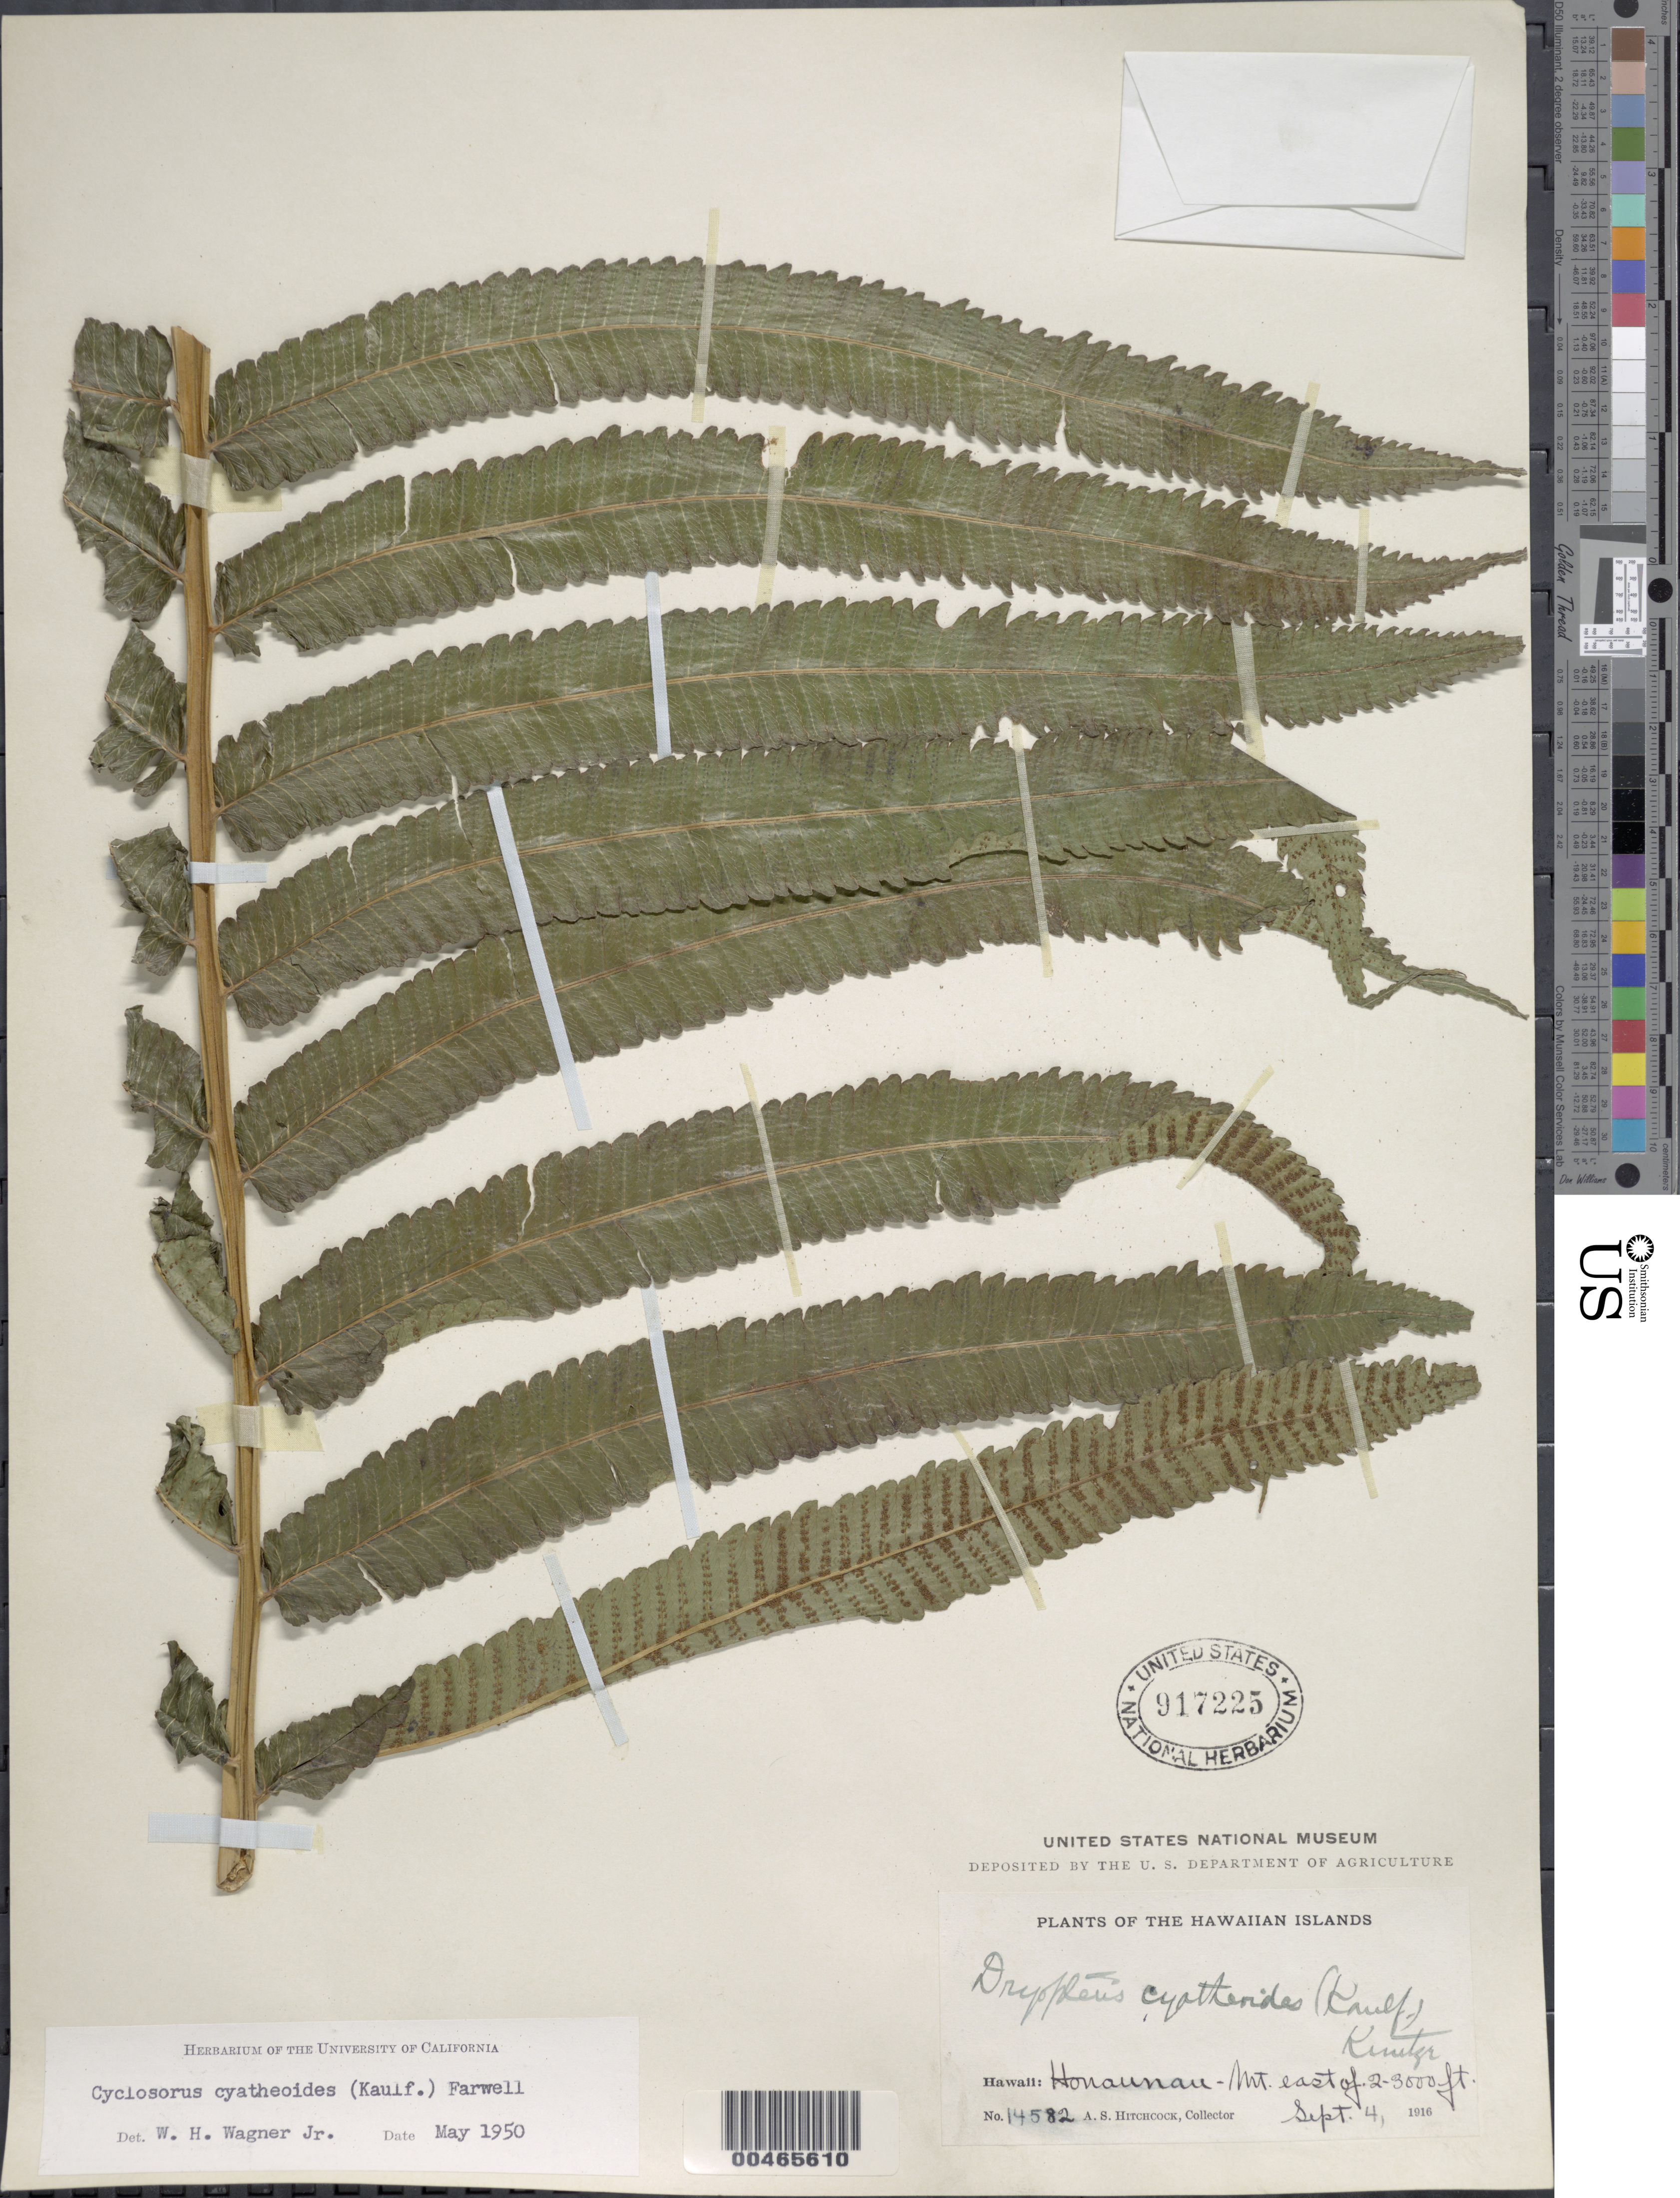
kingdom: Plantae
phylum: Tracheophyta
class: Polypodiopsida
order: Polypodiales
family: Thelypteridaceae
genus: Christella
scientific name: Christella cyatheoides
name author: (Kaulf.) Holttum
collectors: A. S. Hitchcock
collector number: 14582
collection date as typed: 4 Sep 1916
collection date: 1916-09-04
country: United States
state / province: Hawaii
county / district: Hawaii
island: Hawaii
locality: Honaunau - Mt. E of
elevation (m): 610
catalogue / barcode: US 917225